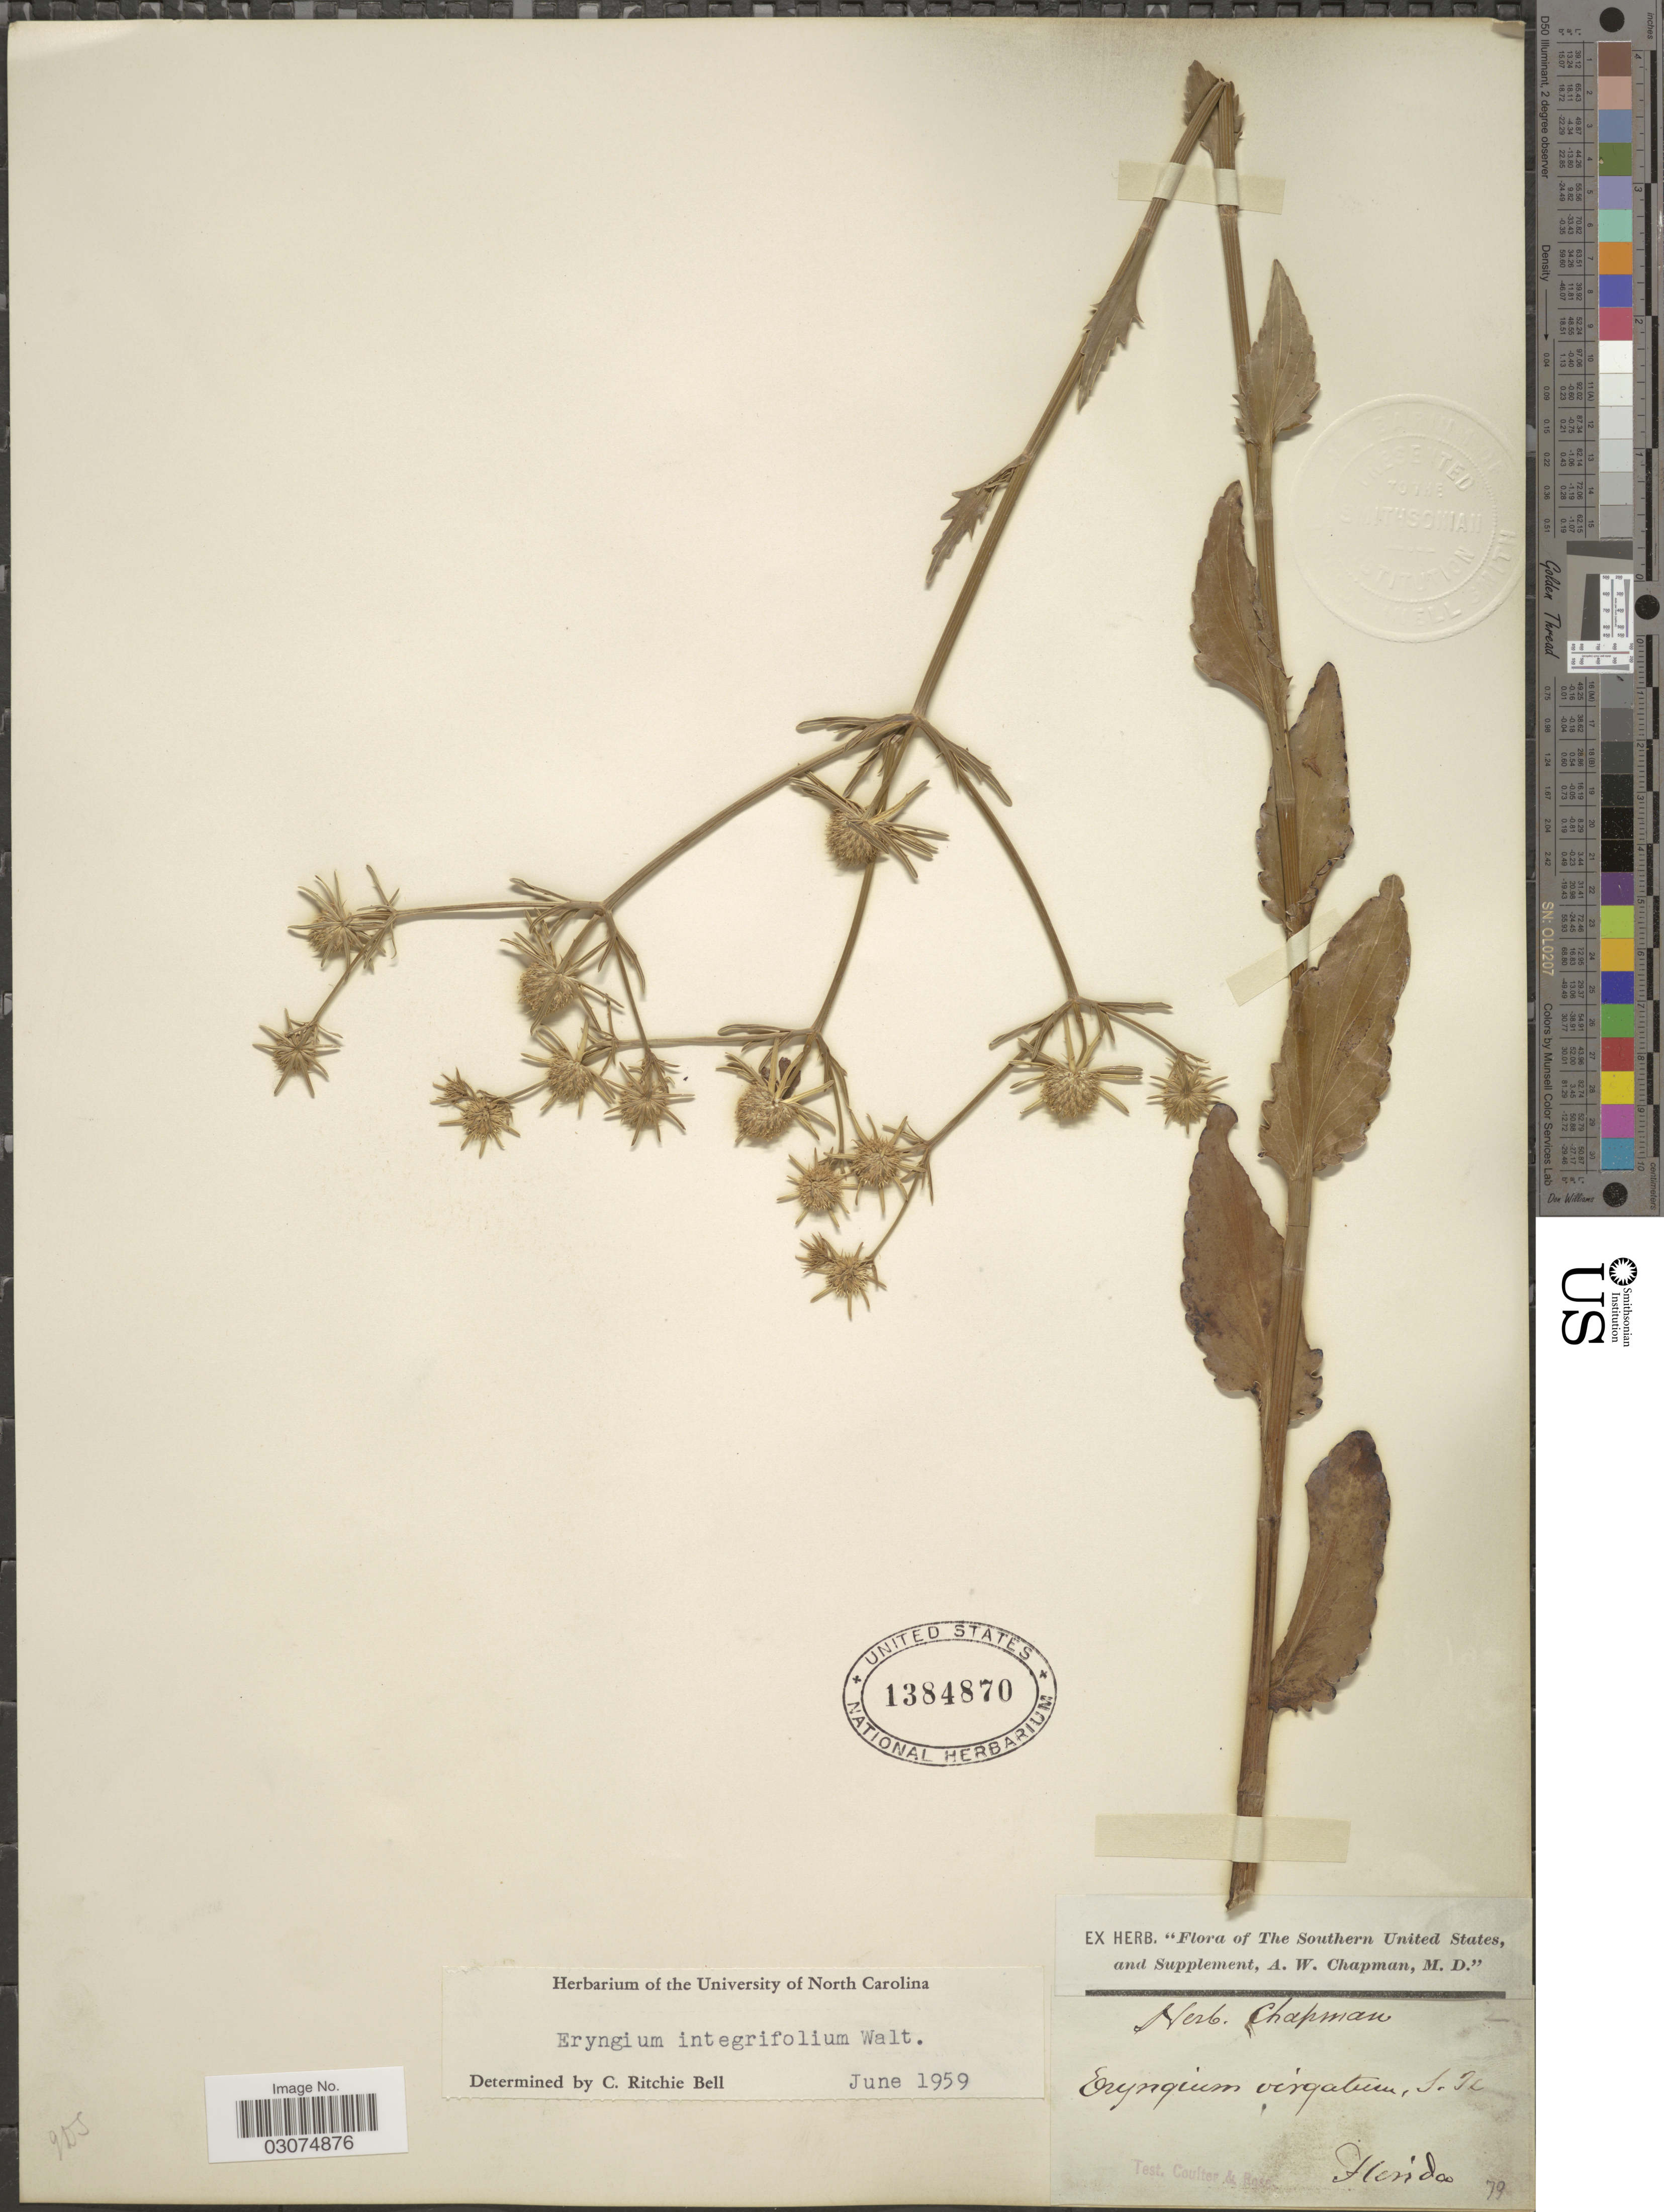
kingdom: Plantae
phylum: Tracheophyta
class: Magnoliopsida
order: Apiales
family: Apiaceae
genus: Eryngium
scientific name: Eryngium integrifolium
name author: Walter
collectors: ex herb. A.W. Chapman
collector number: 79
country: United States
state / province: Florida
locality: The Southern United States, and Supplement.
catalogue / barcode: US 1384870